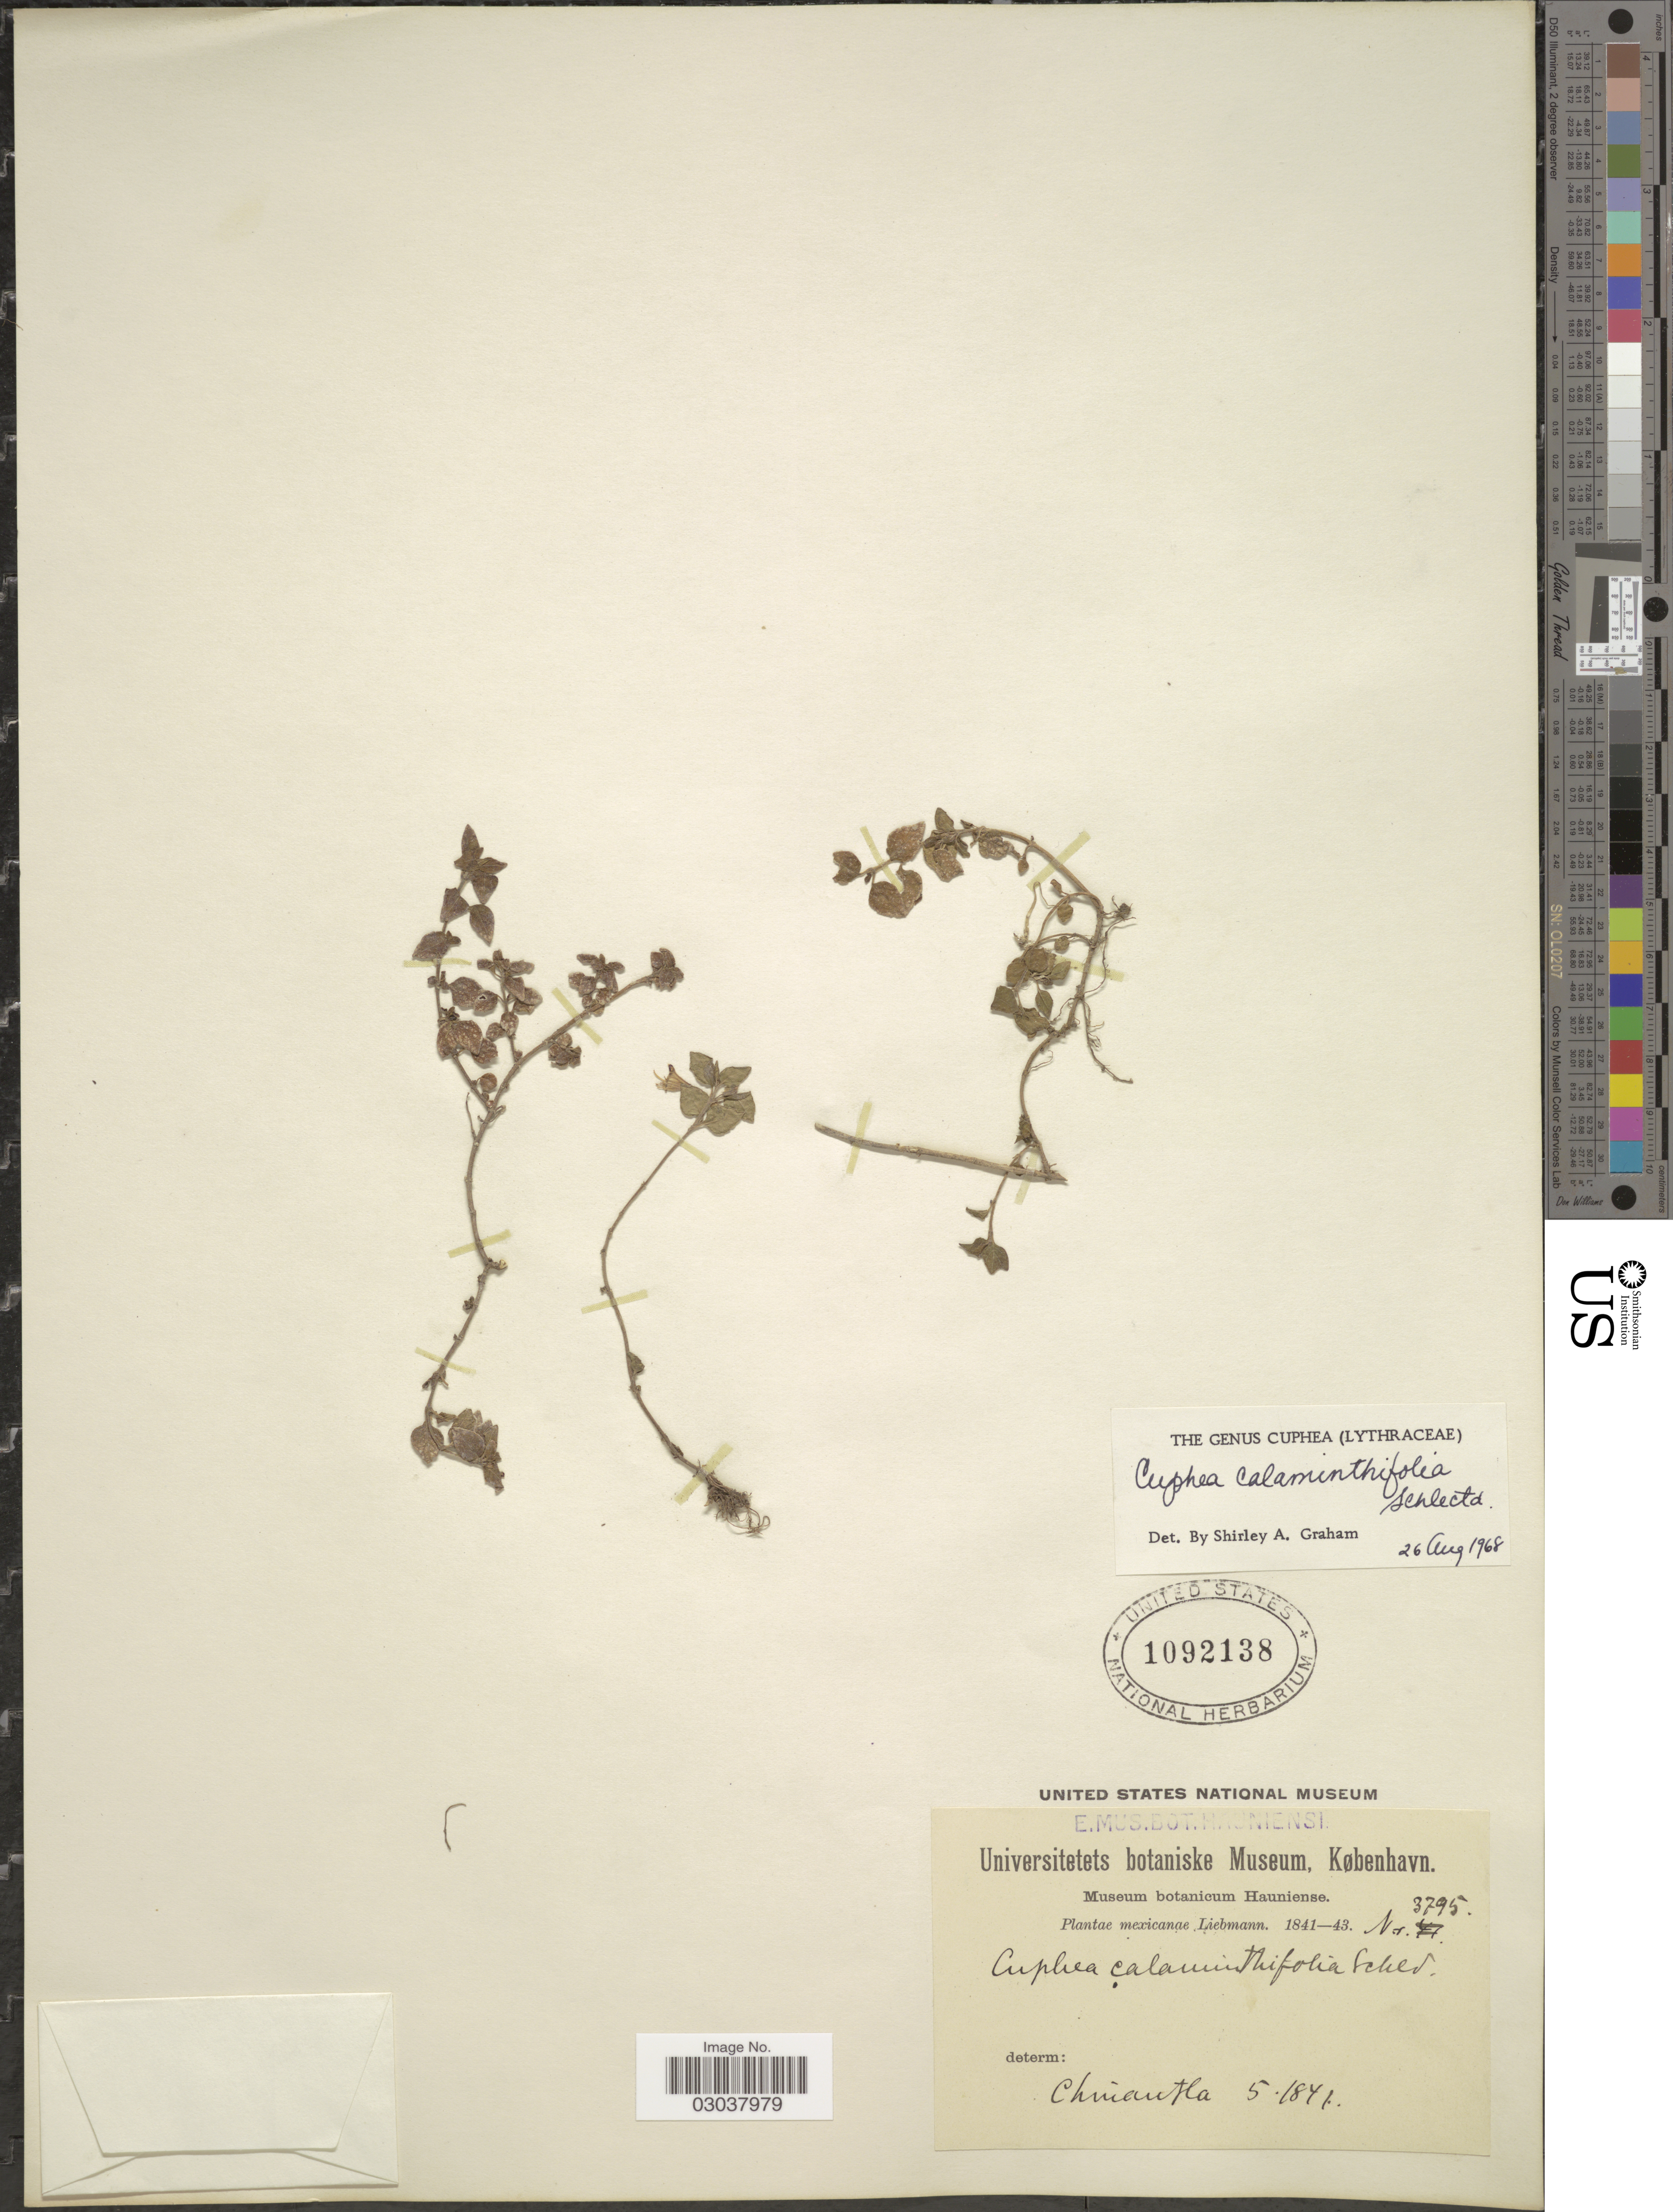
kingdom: Plantae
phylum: Tracheophyta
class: Magnoliopsida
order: Myrtales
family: Lythraceae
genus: Cuphea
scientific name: Cuphea calaminthifolia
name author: Schltdl.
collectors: Liebmann, --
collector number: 3795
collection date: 1841-05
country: Mexico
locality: Chinantla.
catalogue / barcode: US 1092138